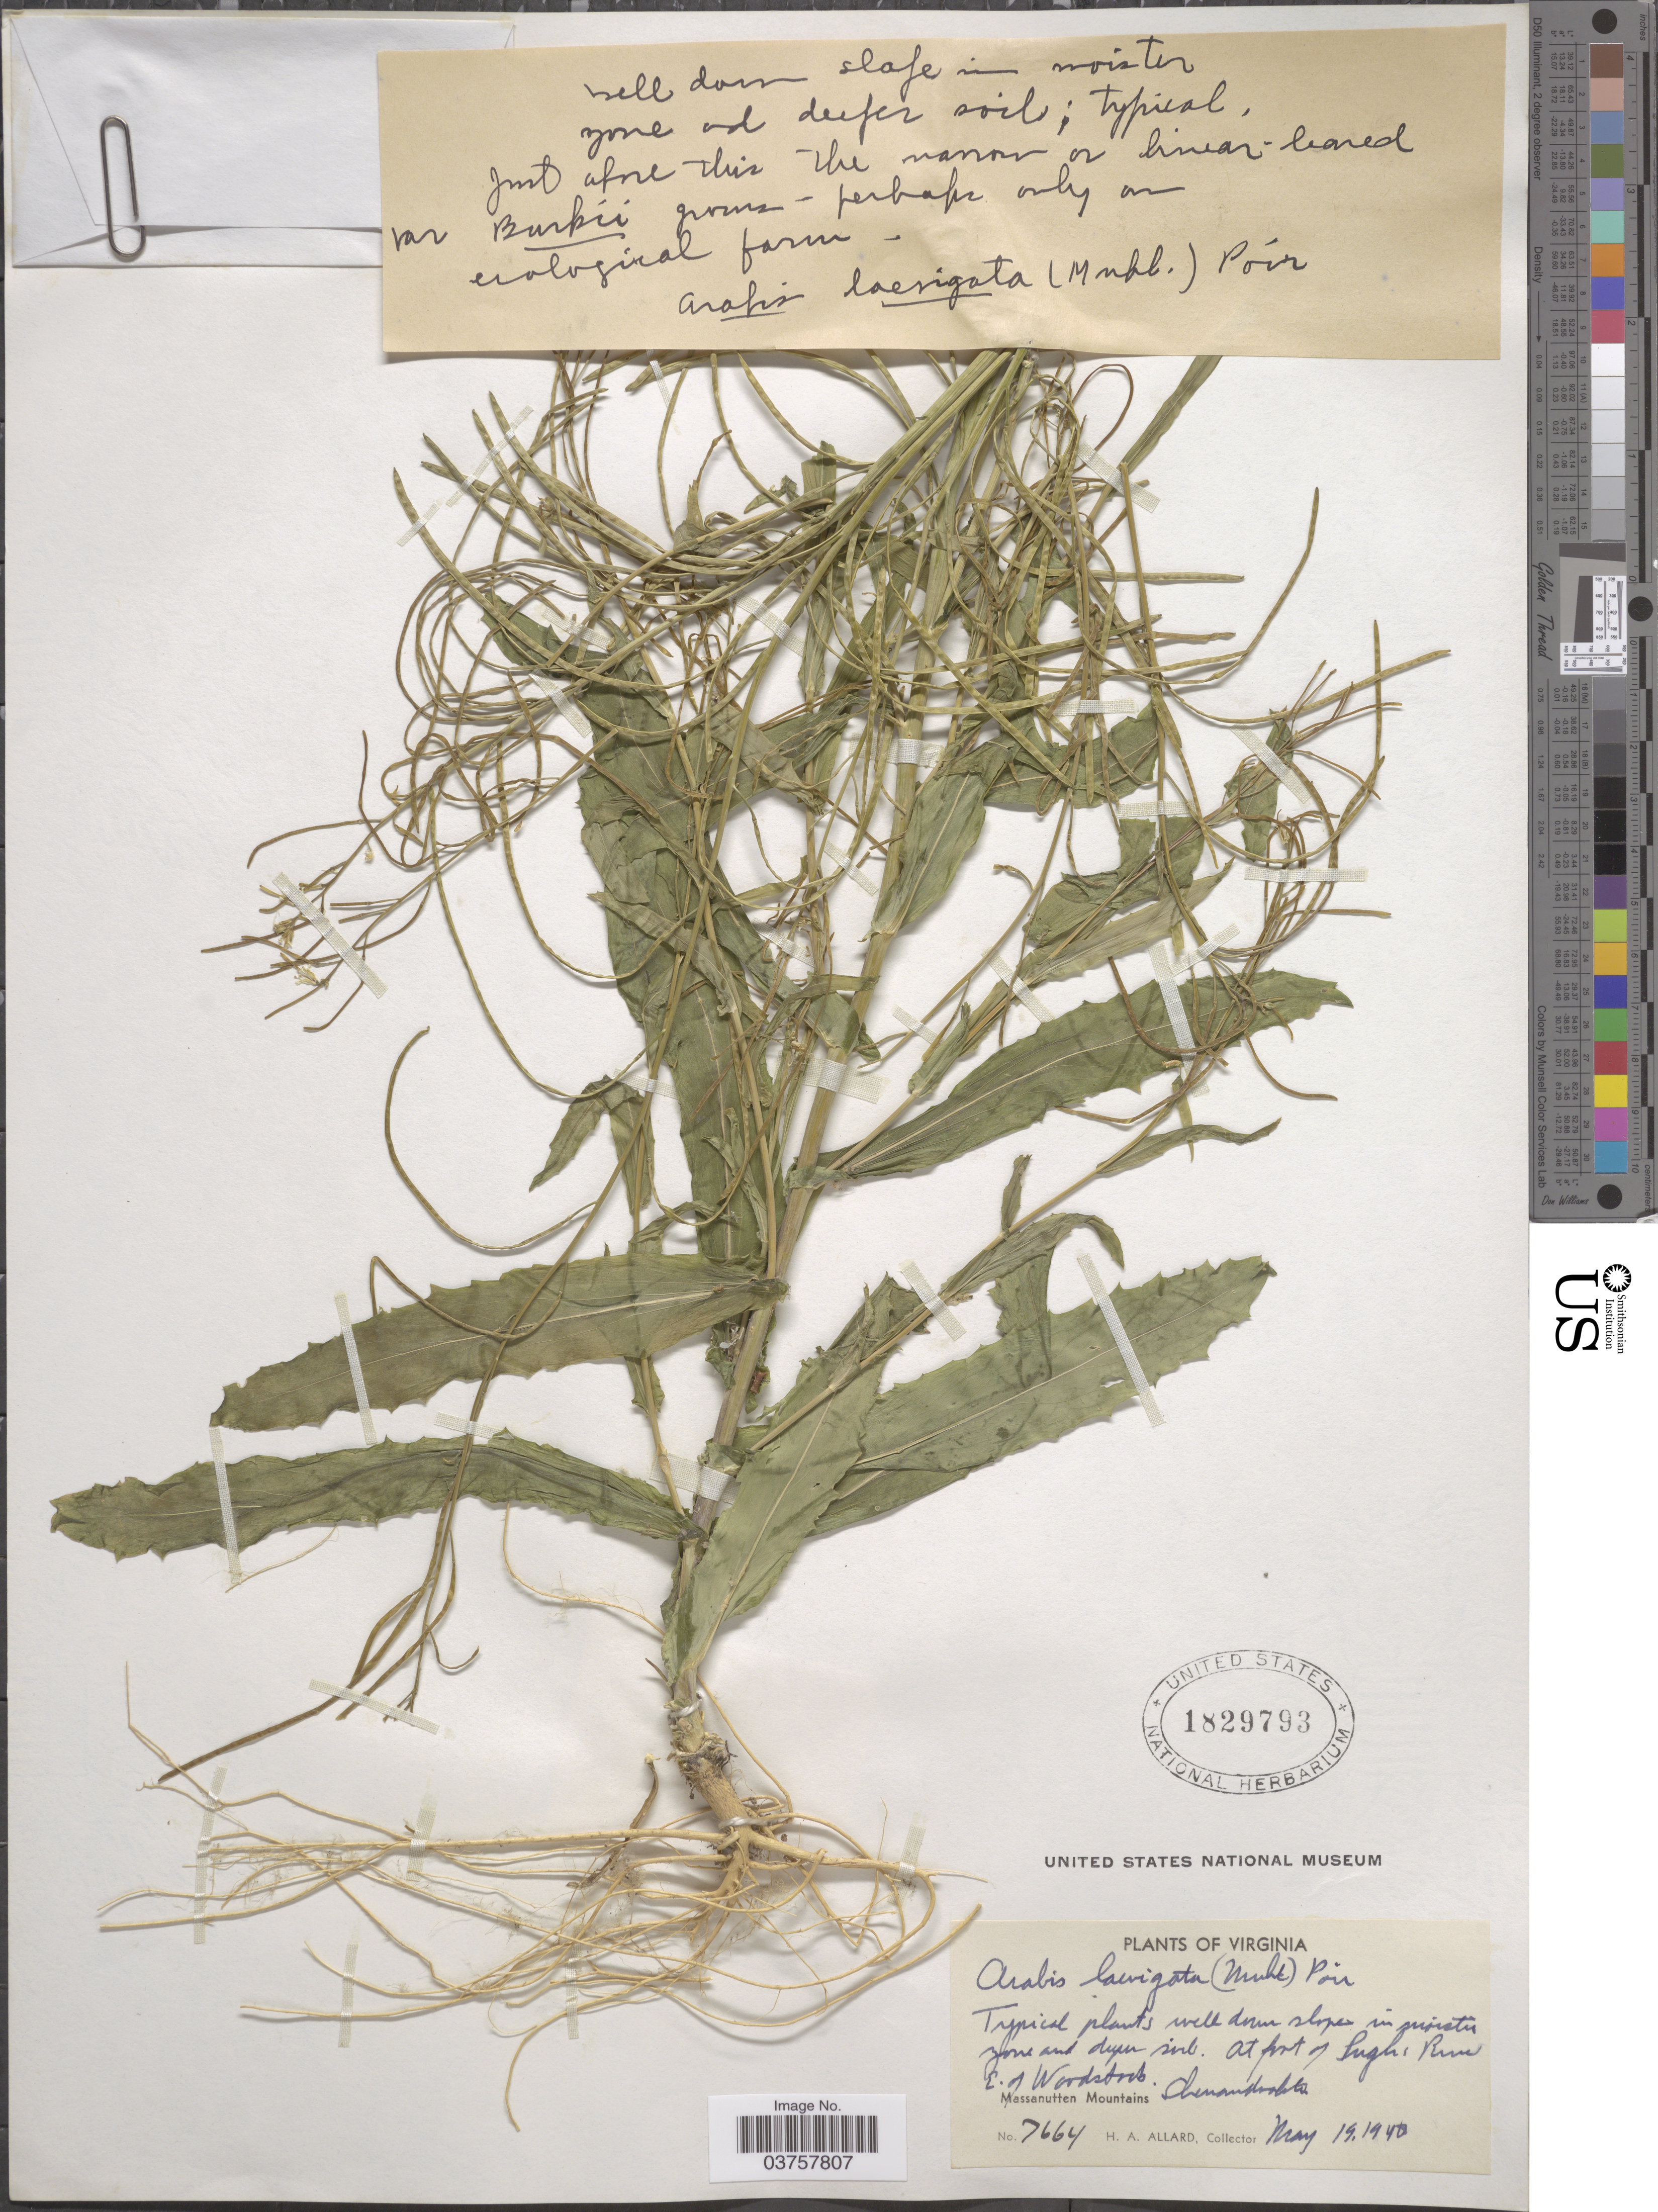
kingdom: Plantae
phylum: Tracheophyta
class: Magnoliopsida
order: Brassicales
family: Brassicaceae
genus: Arabis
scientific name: Arabis laevigata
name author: (Muhl. ex Willd.) Poir.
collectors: H. A. Allard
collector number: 7664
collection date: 1940-05-19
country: United States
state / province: Virginia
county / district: Shenandoah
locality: At foot of Pughs Run E. of Woodstock. Massanutten Mountains, Shenandoah Co.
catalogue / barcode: US 1829793